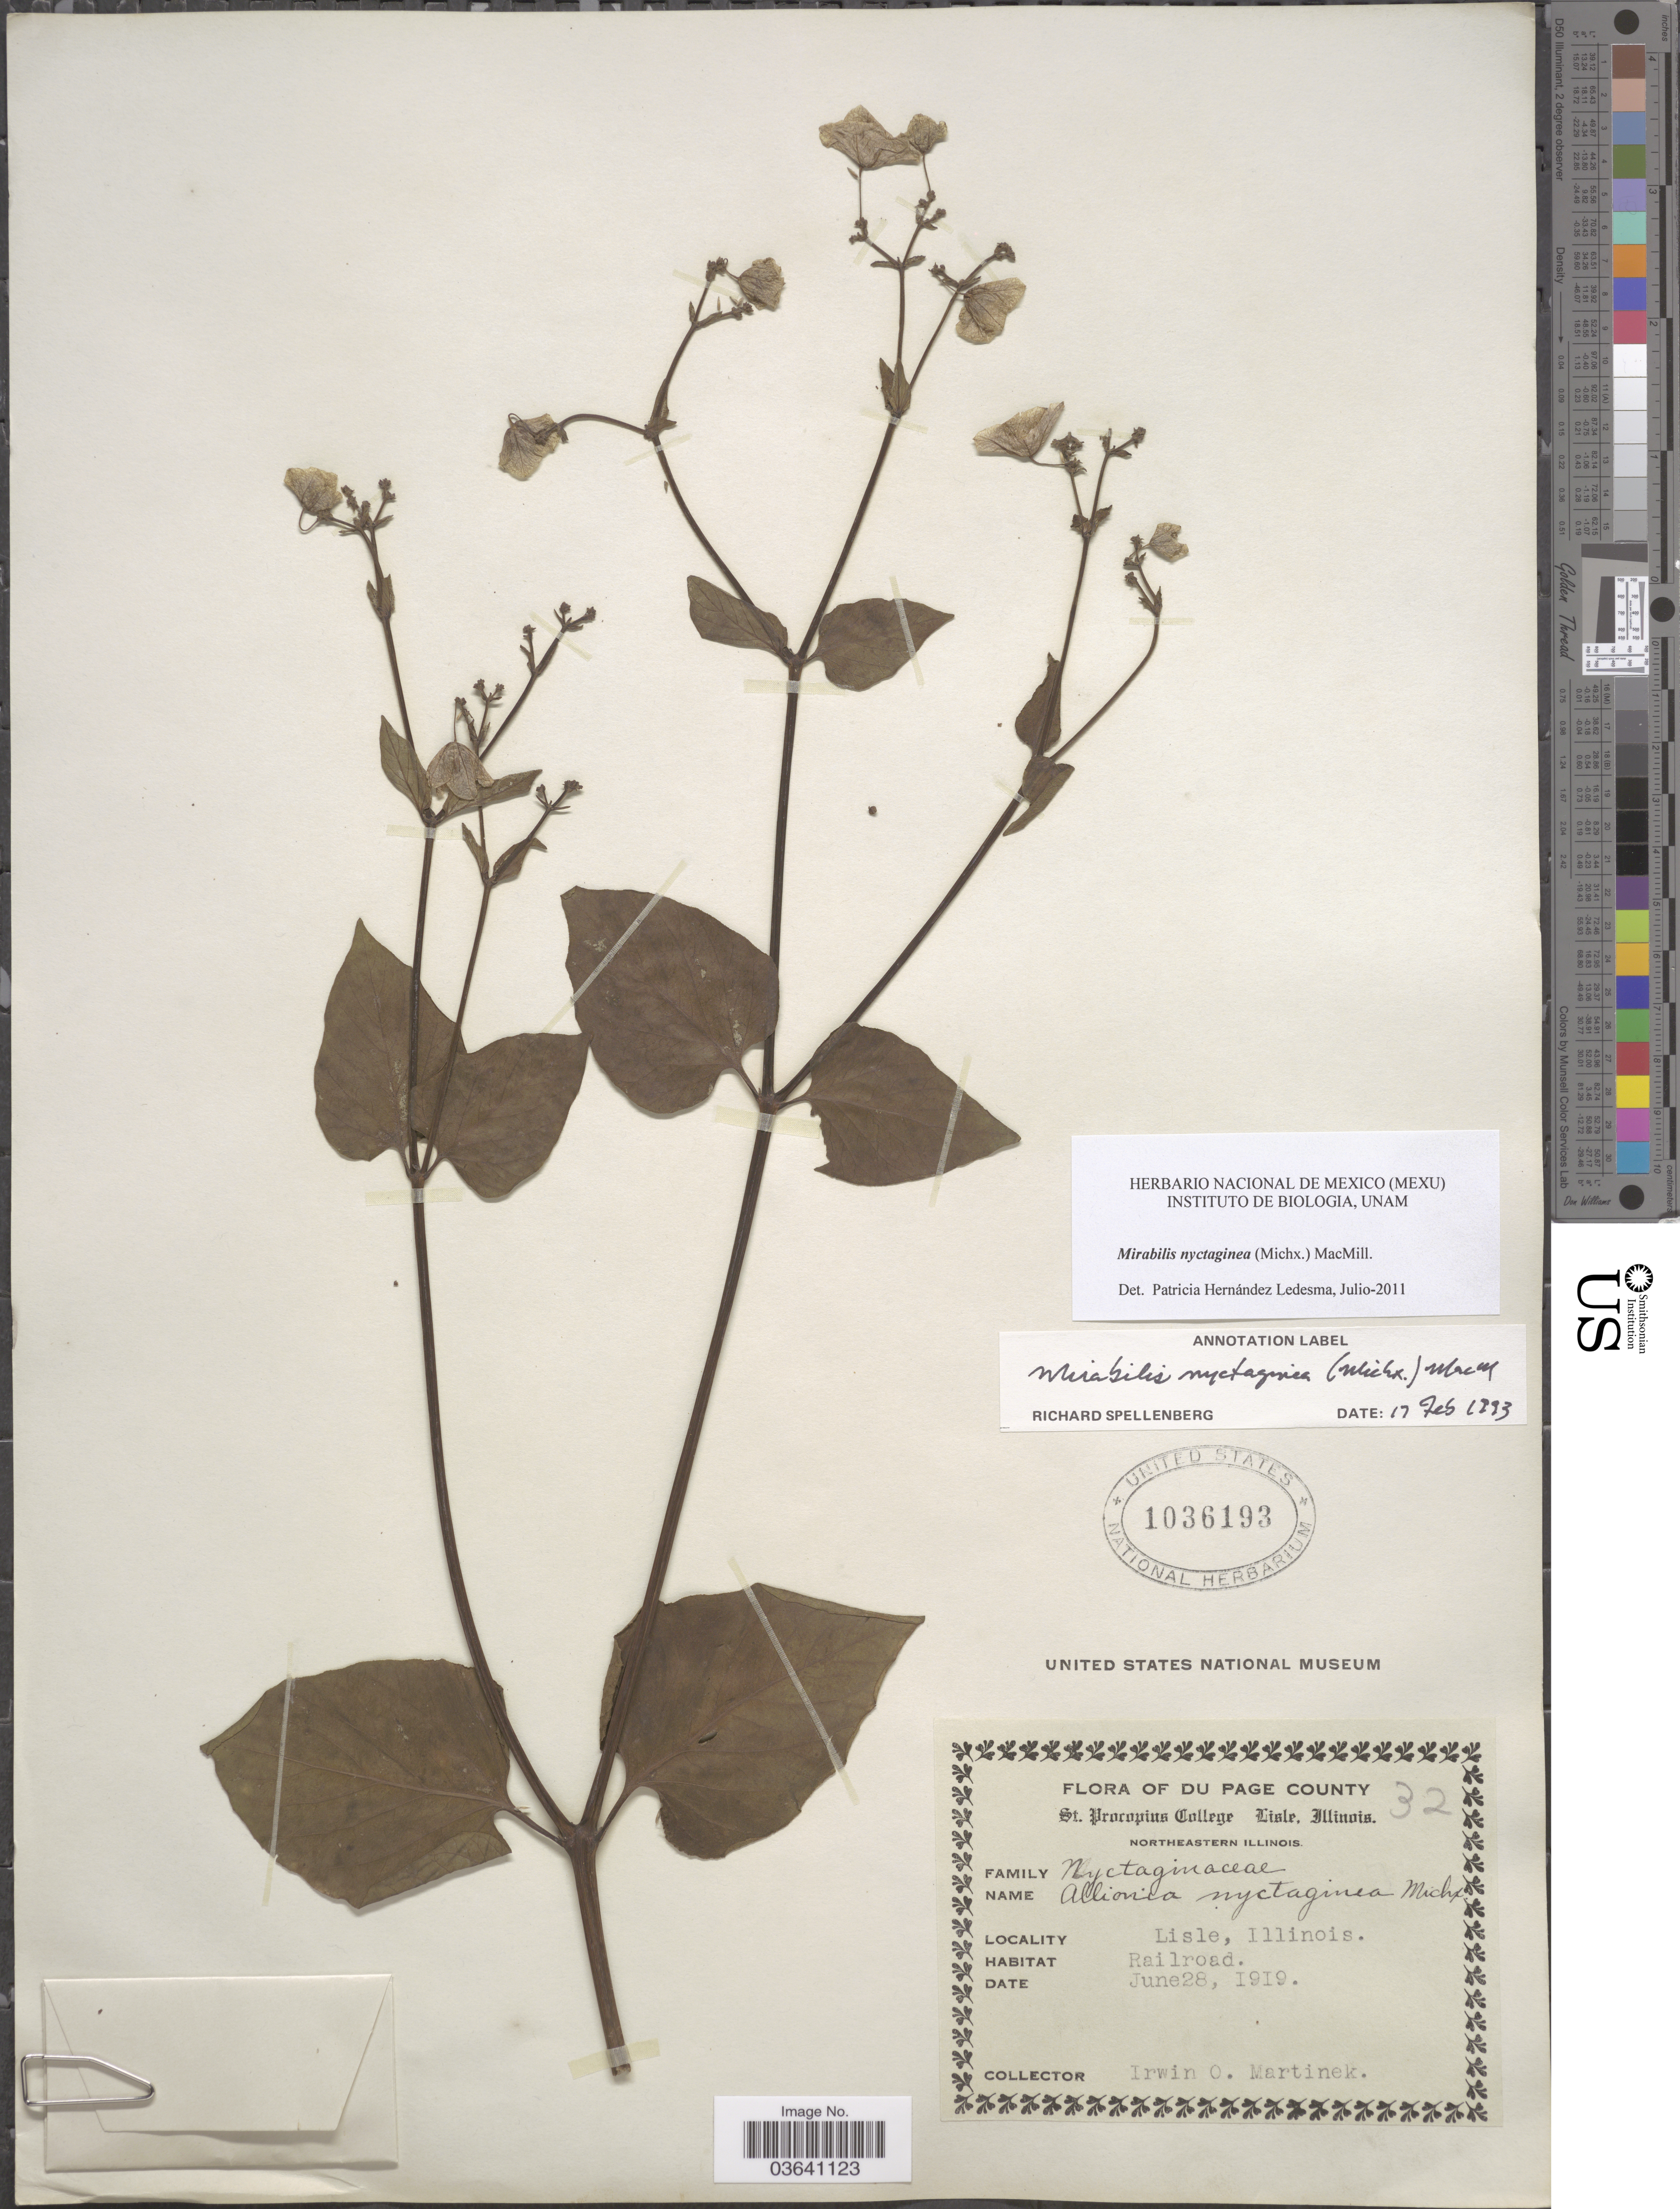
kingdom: Plantae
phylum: Tracheophyta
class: Magnoliopsida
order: Caryophyllales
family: Nyctaginaceae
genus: Mirabilis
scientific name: Mirabilis nyctaginea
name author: (Michx.) MacMill.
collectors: I. Martinek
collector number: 32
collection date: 1919-06-28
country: United States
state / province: Illinois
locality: Du Page County, Lisle.Railroad.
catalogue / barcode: US 1036193